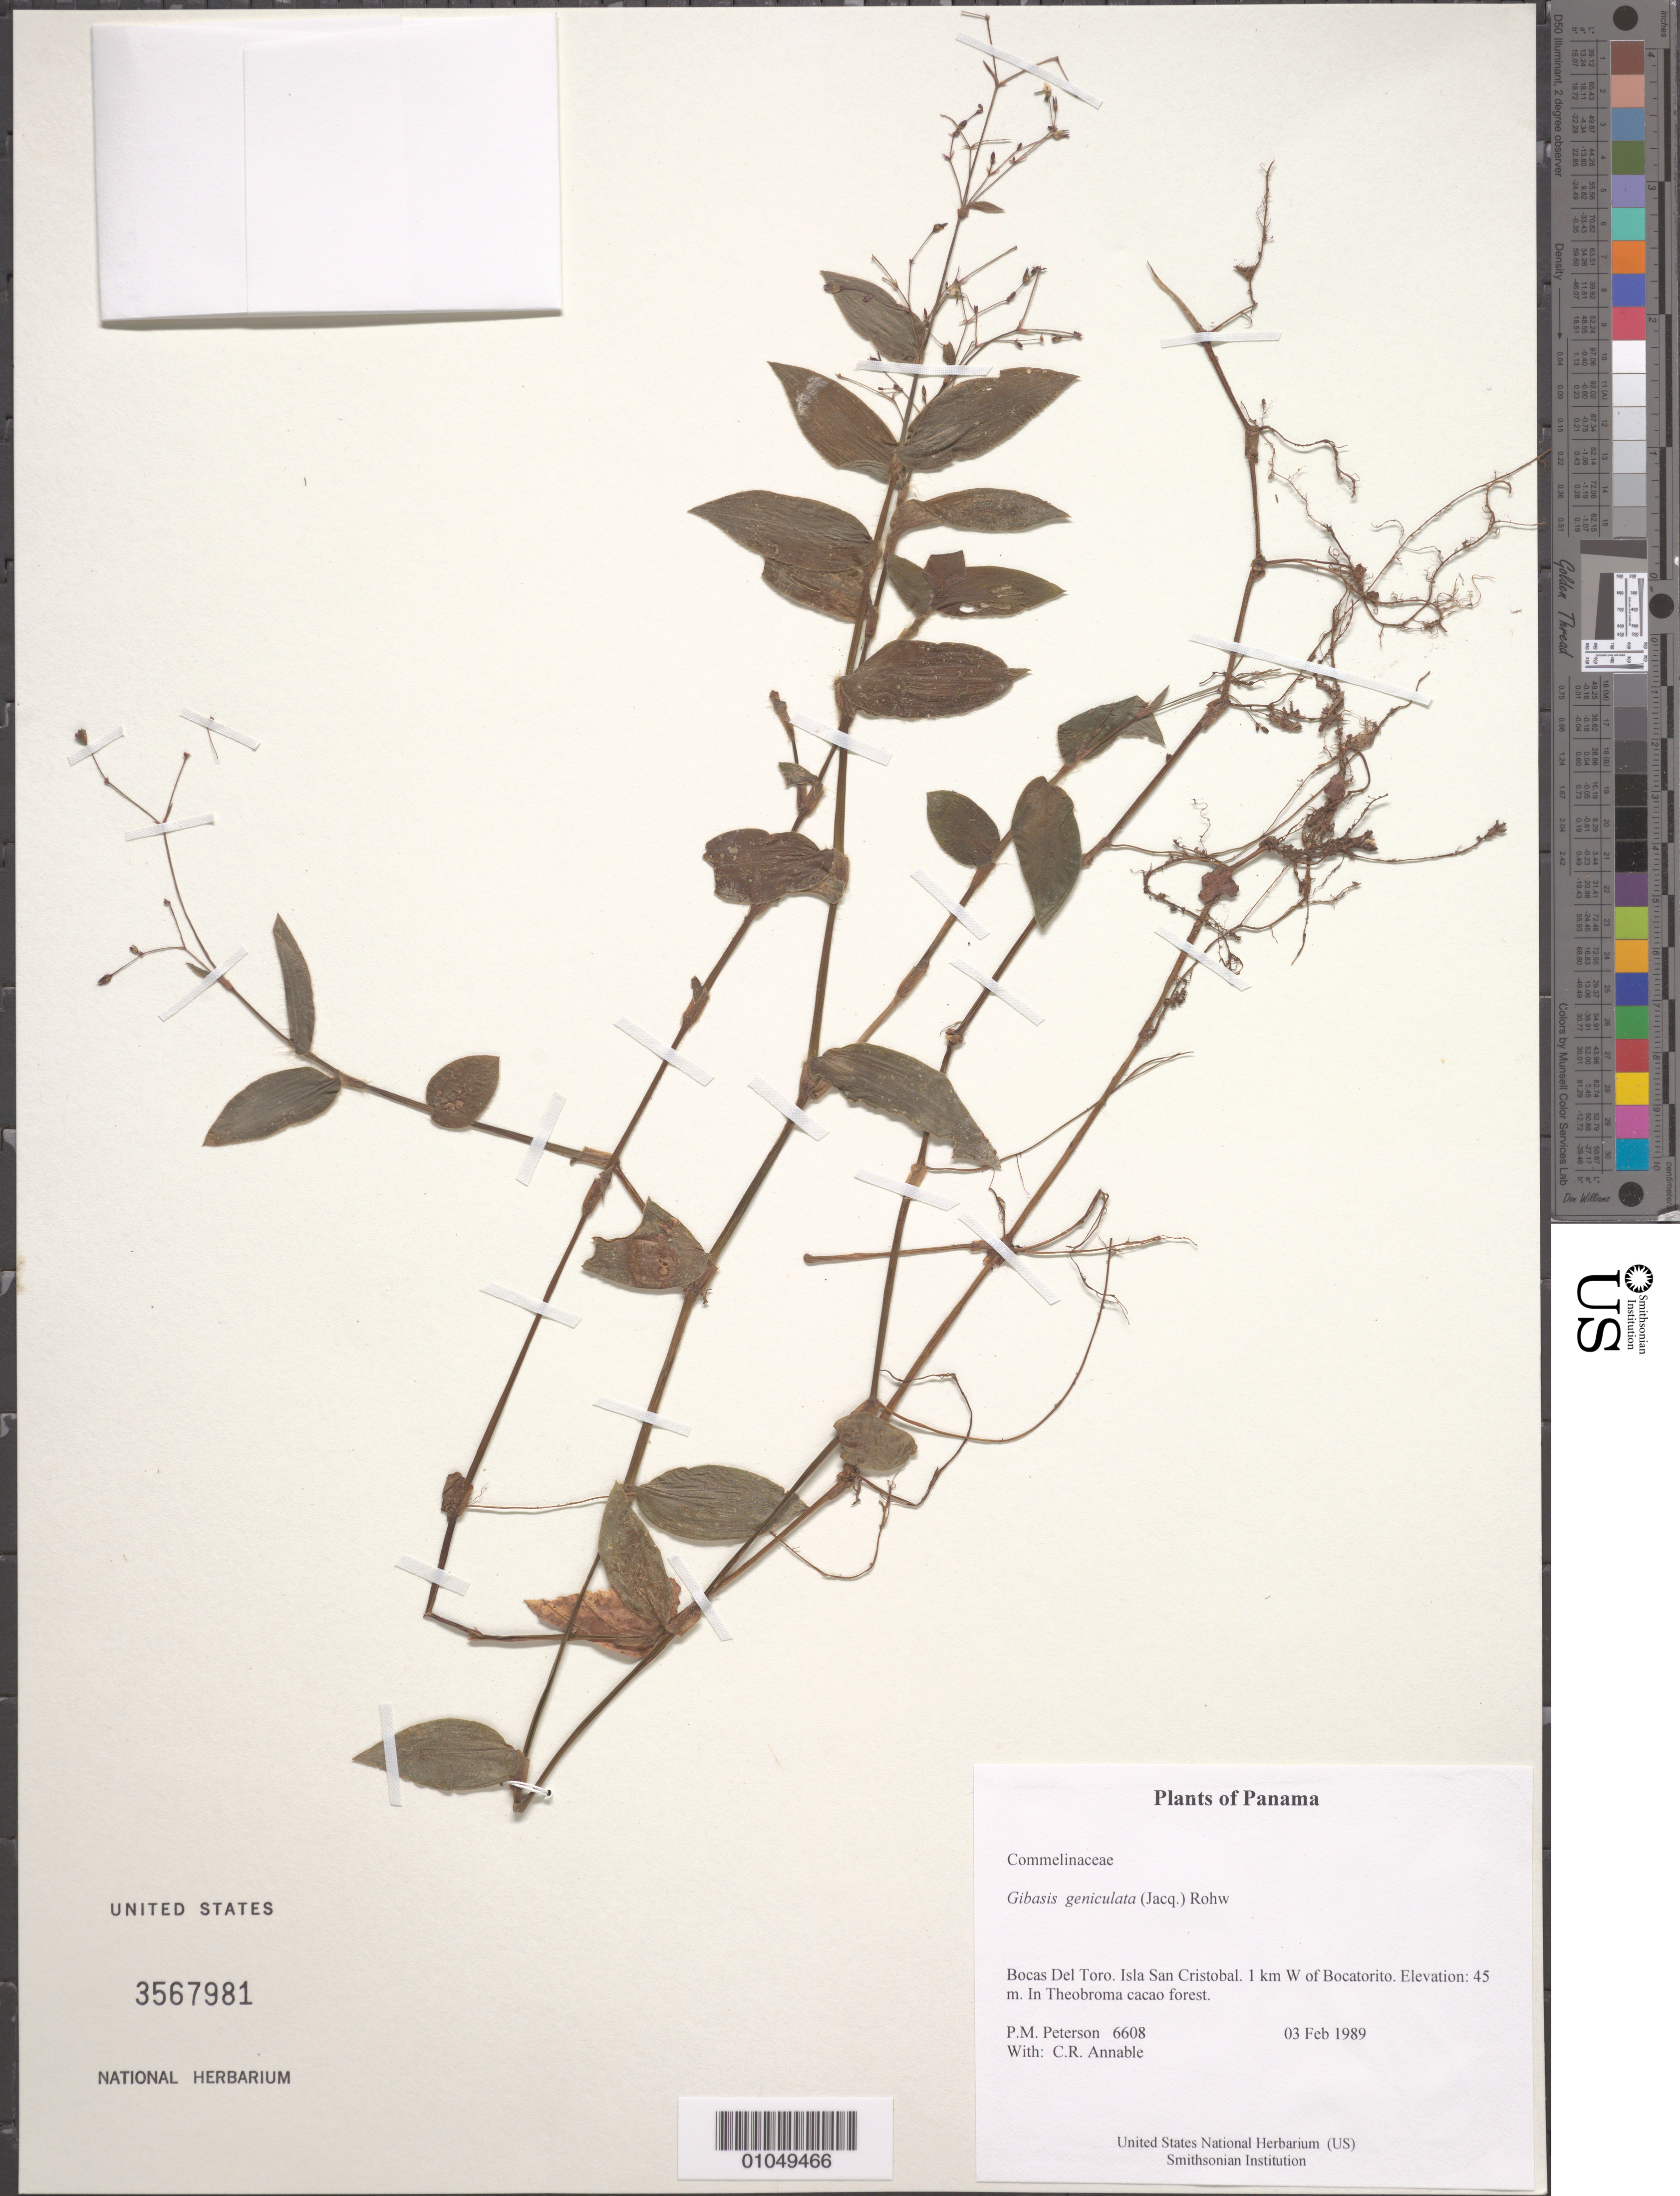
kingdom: Plantae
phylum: Tracheophyta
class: Liliopsida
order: Commelinales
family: Commelinaceae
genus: Gibasis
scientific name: Gibasis geniculata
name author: (Jacq.) Rohweder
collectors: P. M. Peterson & C. R. Annable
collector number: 06608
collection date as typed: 03 Feb 1989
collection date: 1989-02-03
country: Panama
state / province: Bocas del Toro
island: San Cristobal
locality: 1 km W of Bocatorito.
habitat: In Theobroma cacao forest.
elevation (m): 45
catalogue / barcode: US 3567981